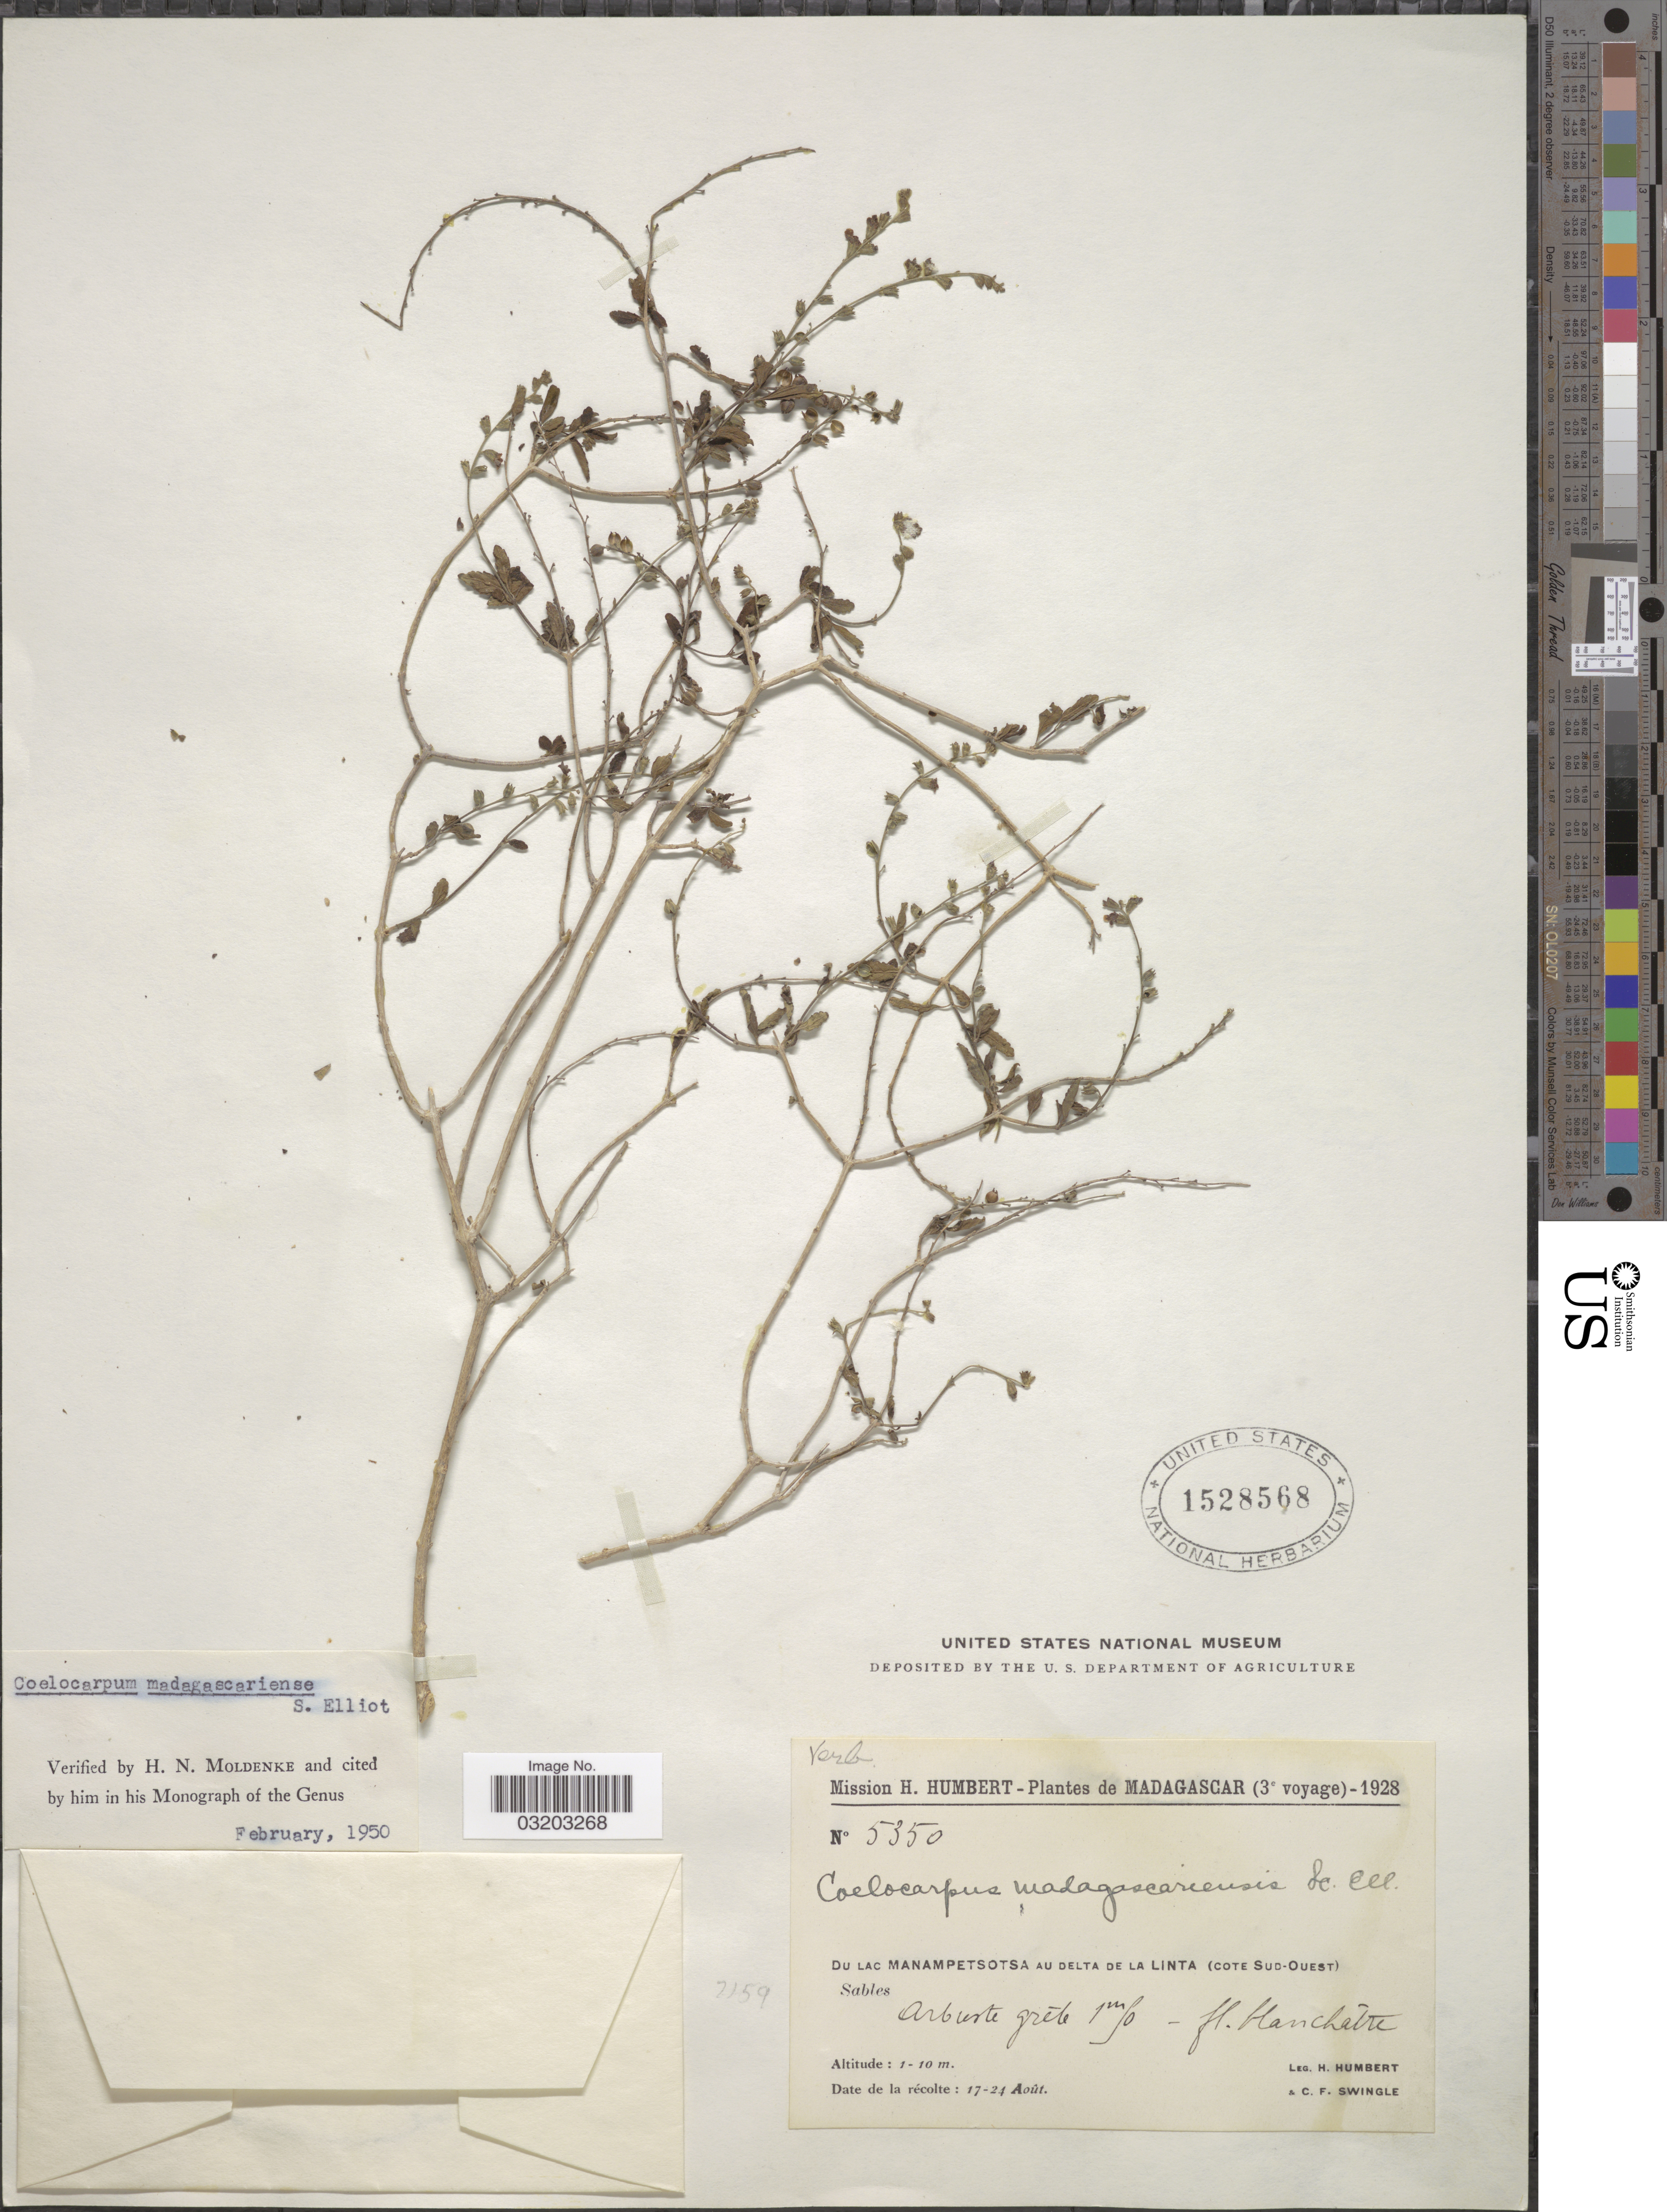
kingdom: Plantae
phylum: Tracheophyta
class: Magnoliopsida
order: Lamiales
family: Verbenaceae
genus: Coelocarpum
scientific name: Coelocarpum madagascariensis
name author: Scott Elliot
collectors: H. Humbert & C. Swingle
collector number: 5350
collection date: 1928-08-17/1928-08-24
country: Madagascar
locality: Du lac Manampetsotsa au delta de la Linta (cote Sud-Ouest). Sables.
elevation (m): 1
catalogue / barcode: US 1528568